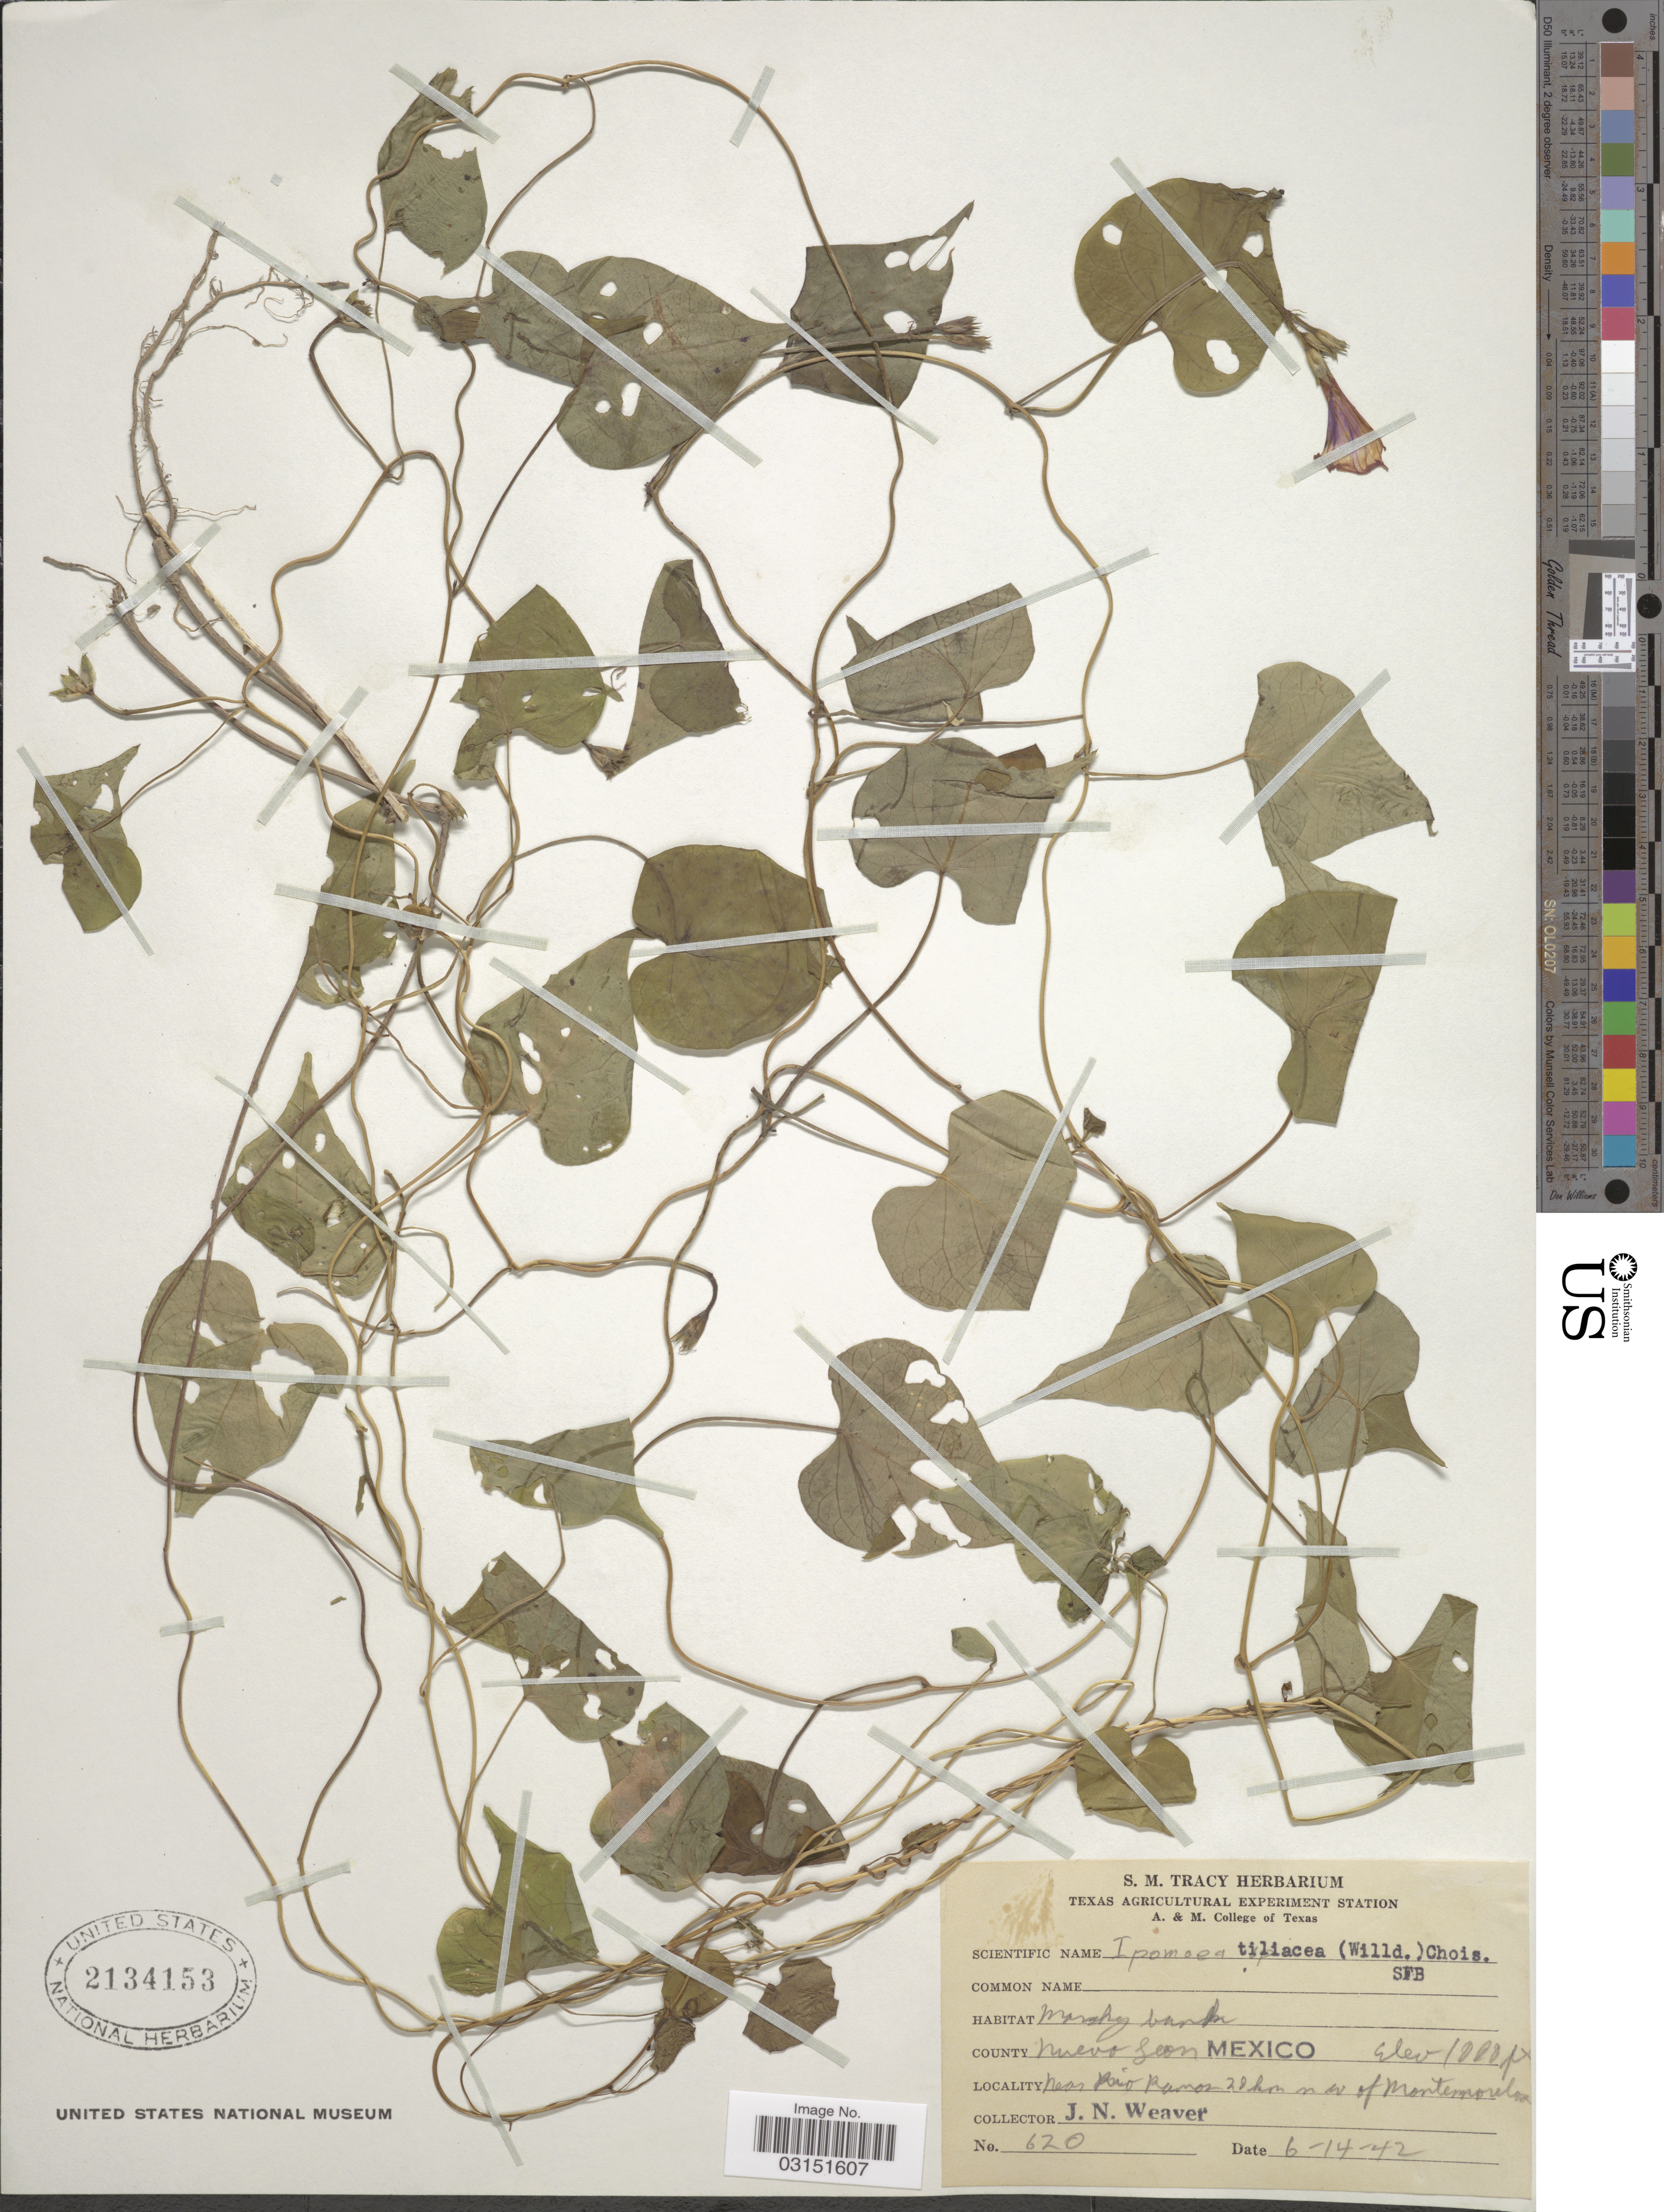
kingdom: Plantae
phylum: Tracheophyta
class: Magnoliopsida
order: Solanales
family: Convolvulaceae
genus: Ipomoea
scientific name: Ipomoea tiliacea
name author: (Willd.) Choisy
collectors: J. N. Weaver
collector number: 620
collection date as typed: Transcribed d/m/y: 14/6/42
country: Mexico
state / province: Nuevo León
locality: Near Rio Ramos 28 km NW of Montemorelos.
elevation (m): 305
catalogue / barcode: US 2134153